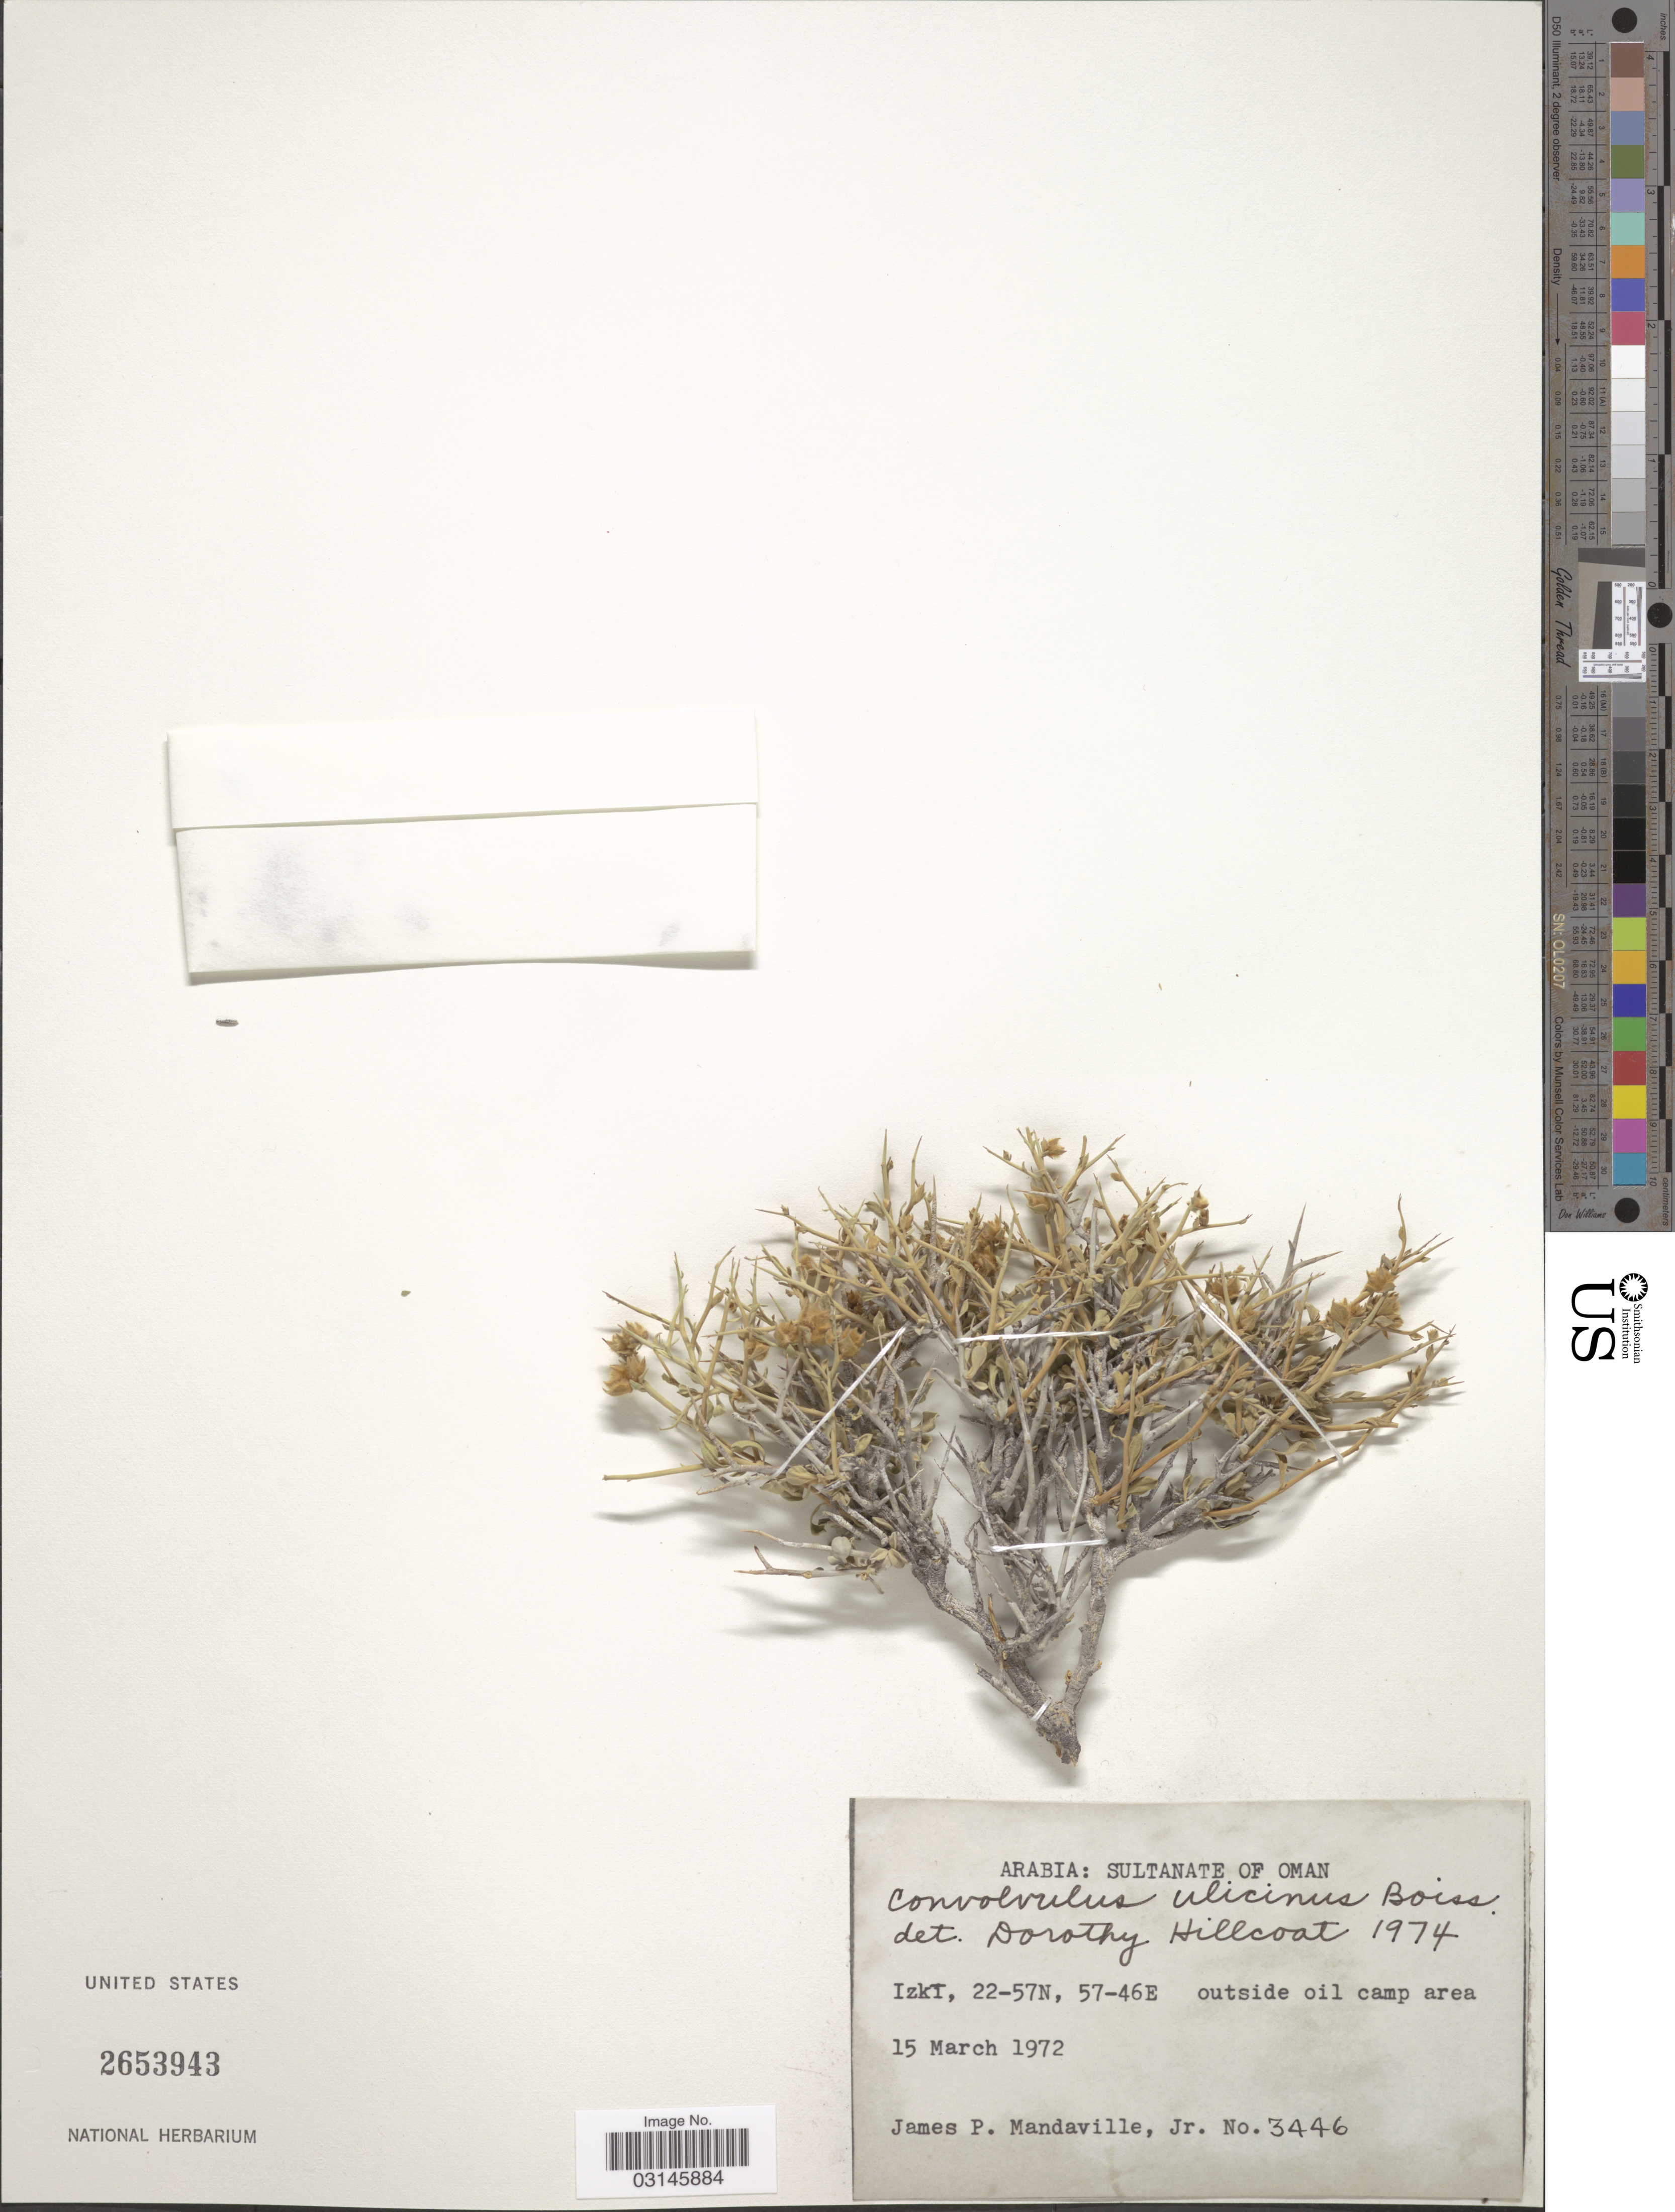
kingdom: Plantae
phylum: Tracheophyta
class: Magnoliopsida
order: Solanales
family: Convolvulaceae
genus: Convolvulus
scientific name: Convolvulus ulcinus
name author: Boiss.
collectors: J. Mandaville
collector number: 3446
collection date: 1972-03-15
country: Oman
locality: Arabia: Sultanate of Oman, Izki.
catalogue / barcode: US 2653943